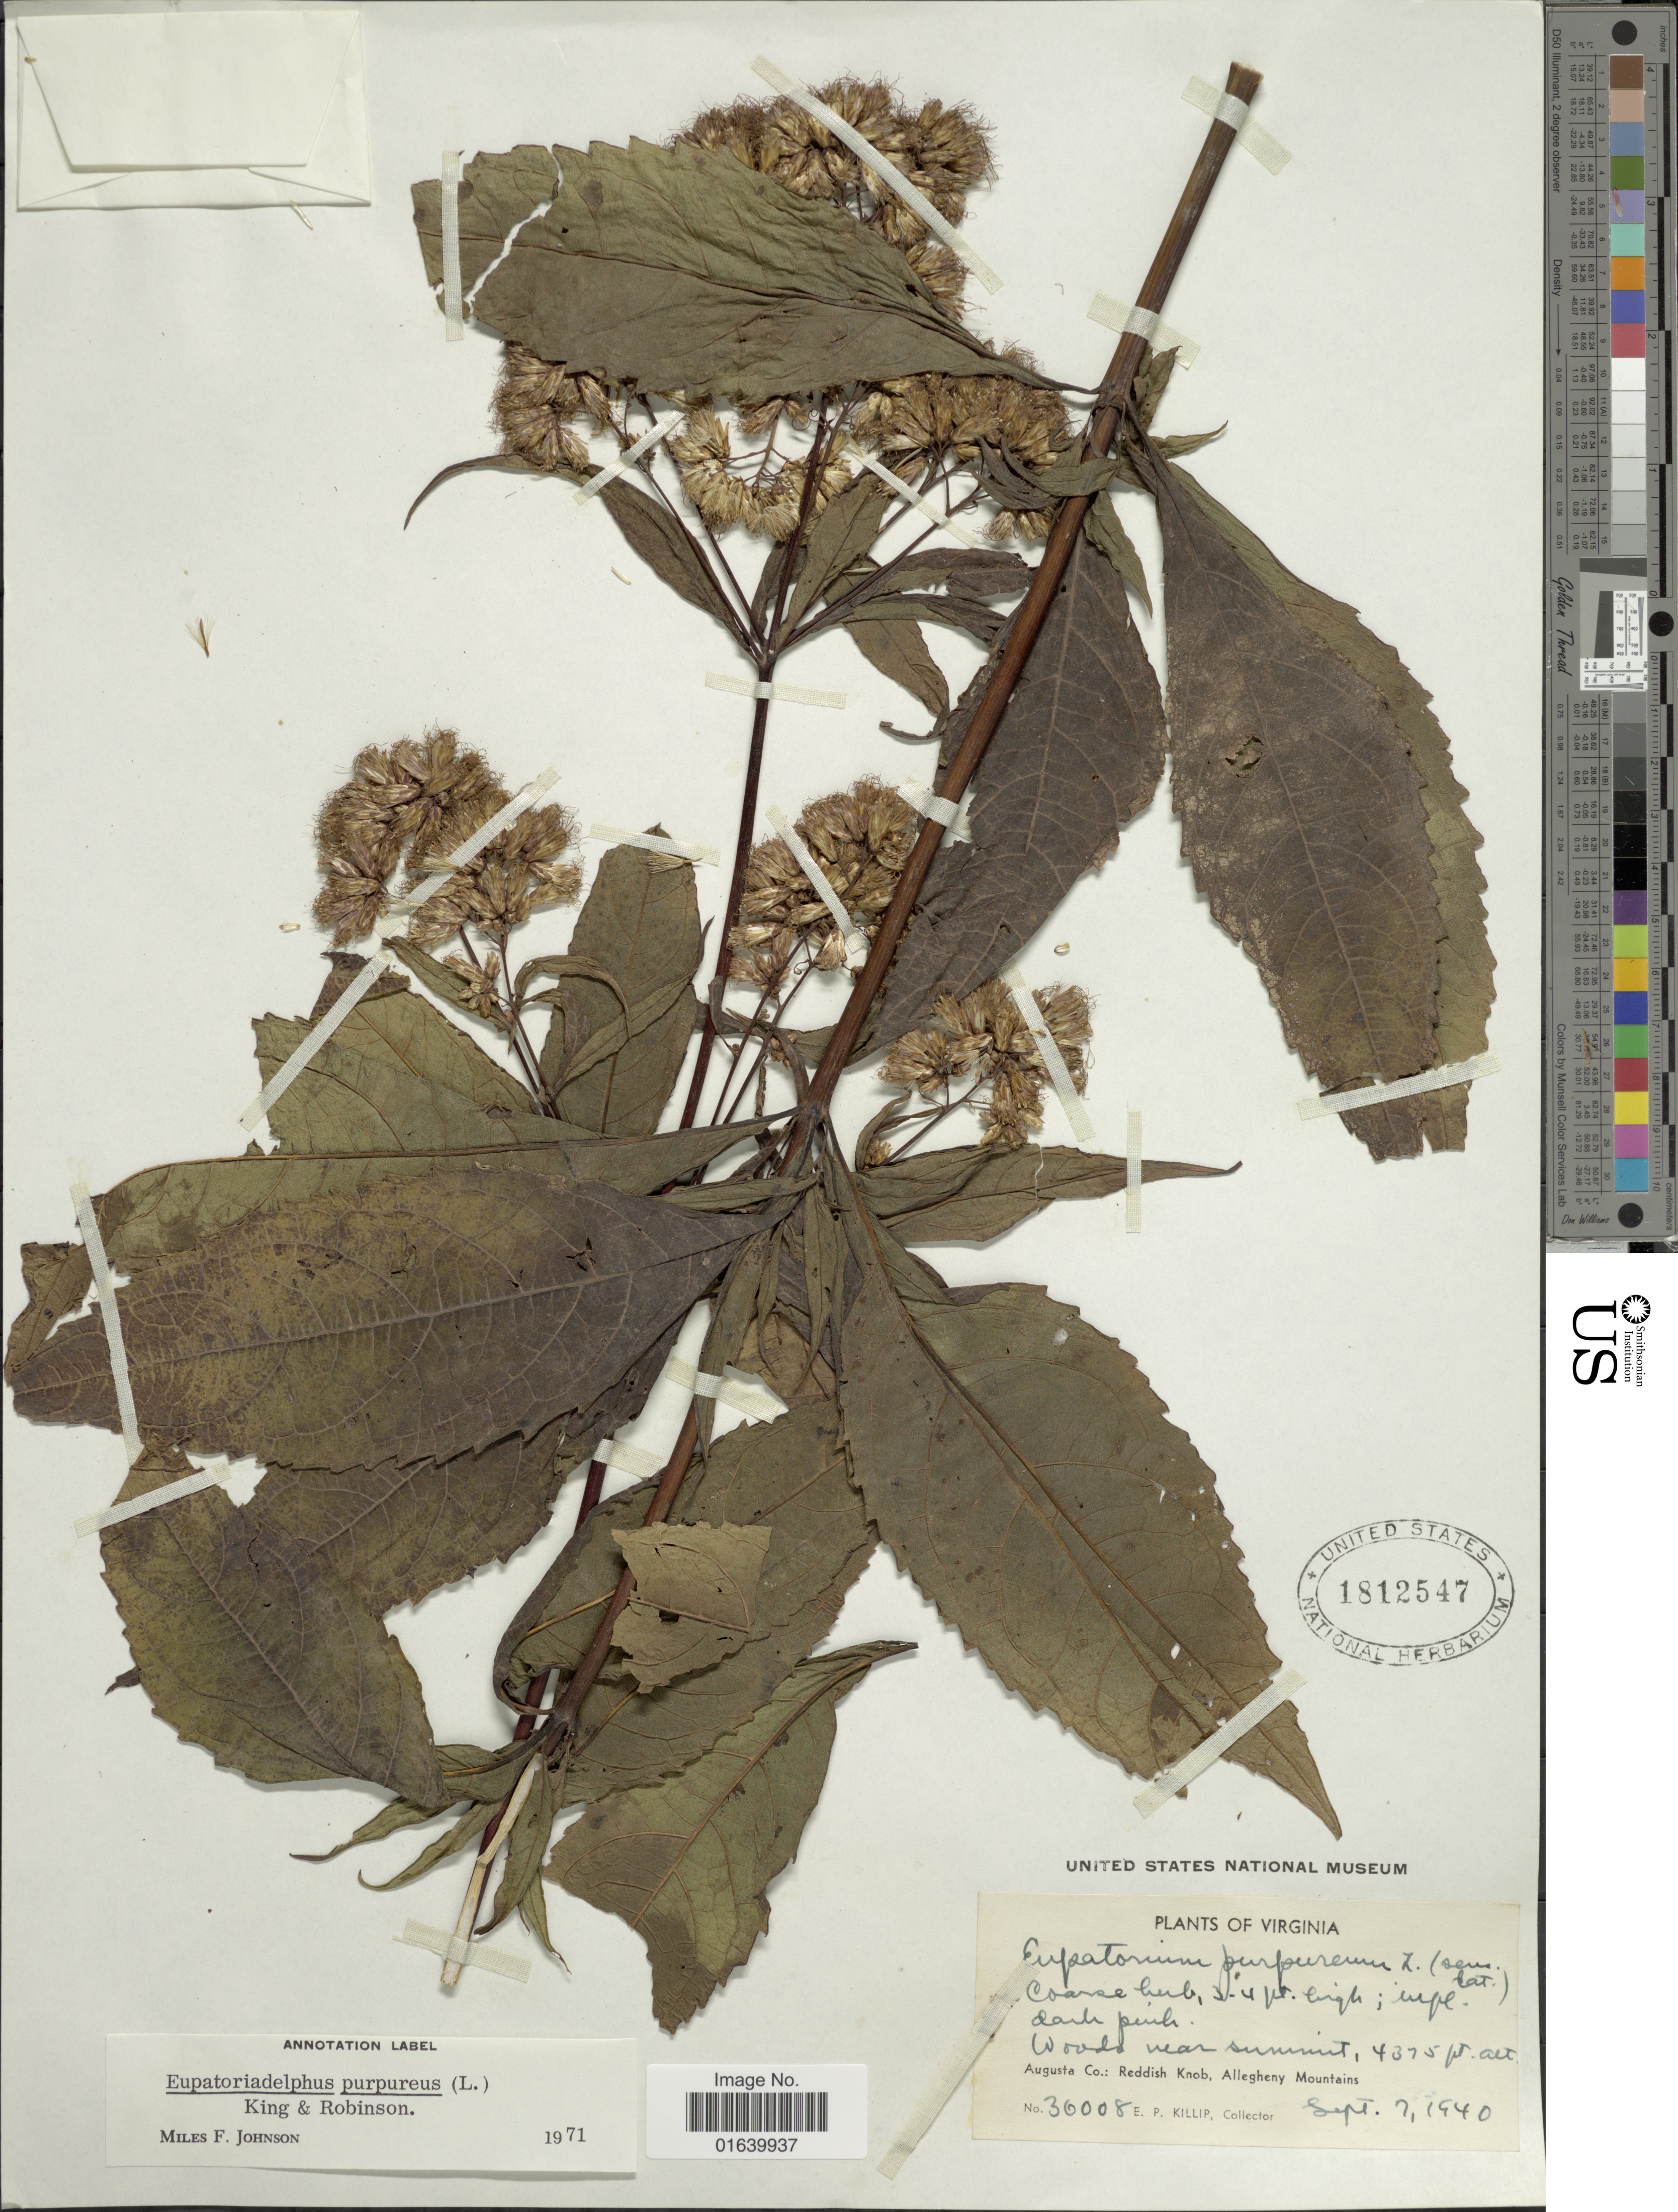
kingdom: Plantae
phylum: Tracheophyta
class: Magnoliopsida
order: Asterales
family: Asteraceae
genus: Eupatorium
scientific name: Eupatorium purpureum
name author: (L.) E.E. Lamont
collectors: E. P. Killip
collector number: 36008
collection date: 1940-09-07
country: United States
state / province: Virginia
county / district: Augusta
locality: Virginia, Woods near summit, Augusta Co.: Reddish Knob, Allegheny Mountains.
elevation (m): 1334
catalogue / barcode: US 1812547